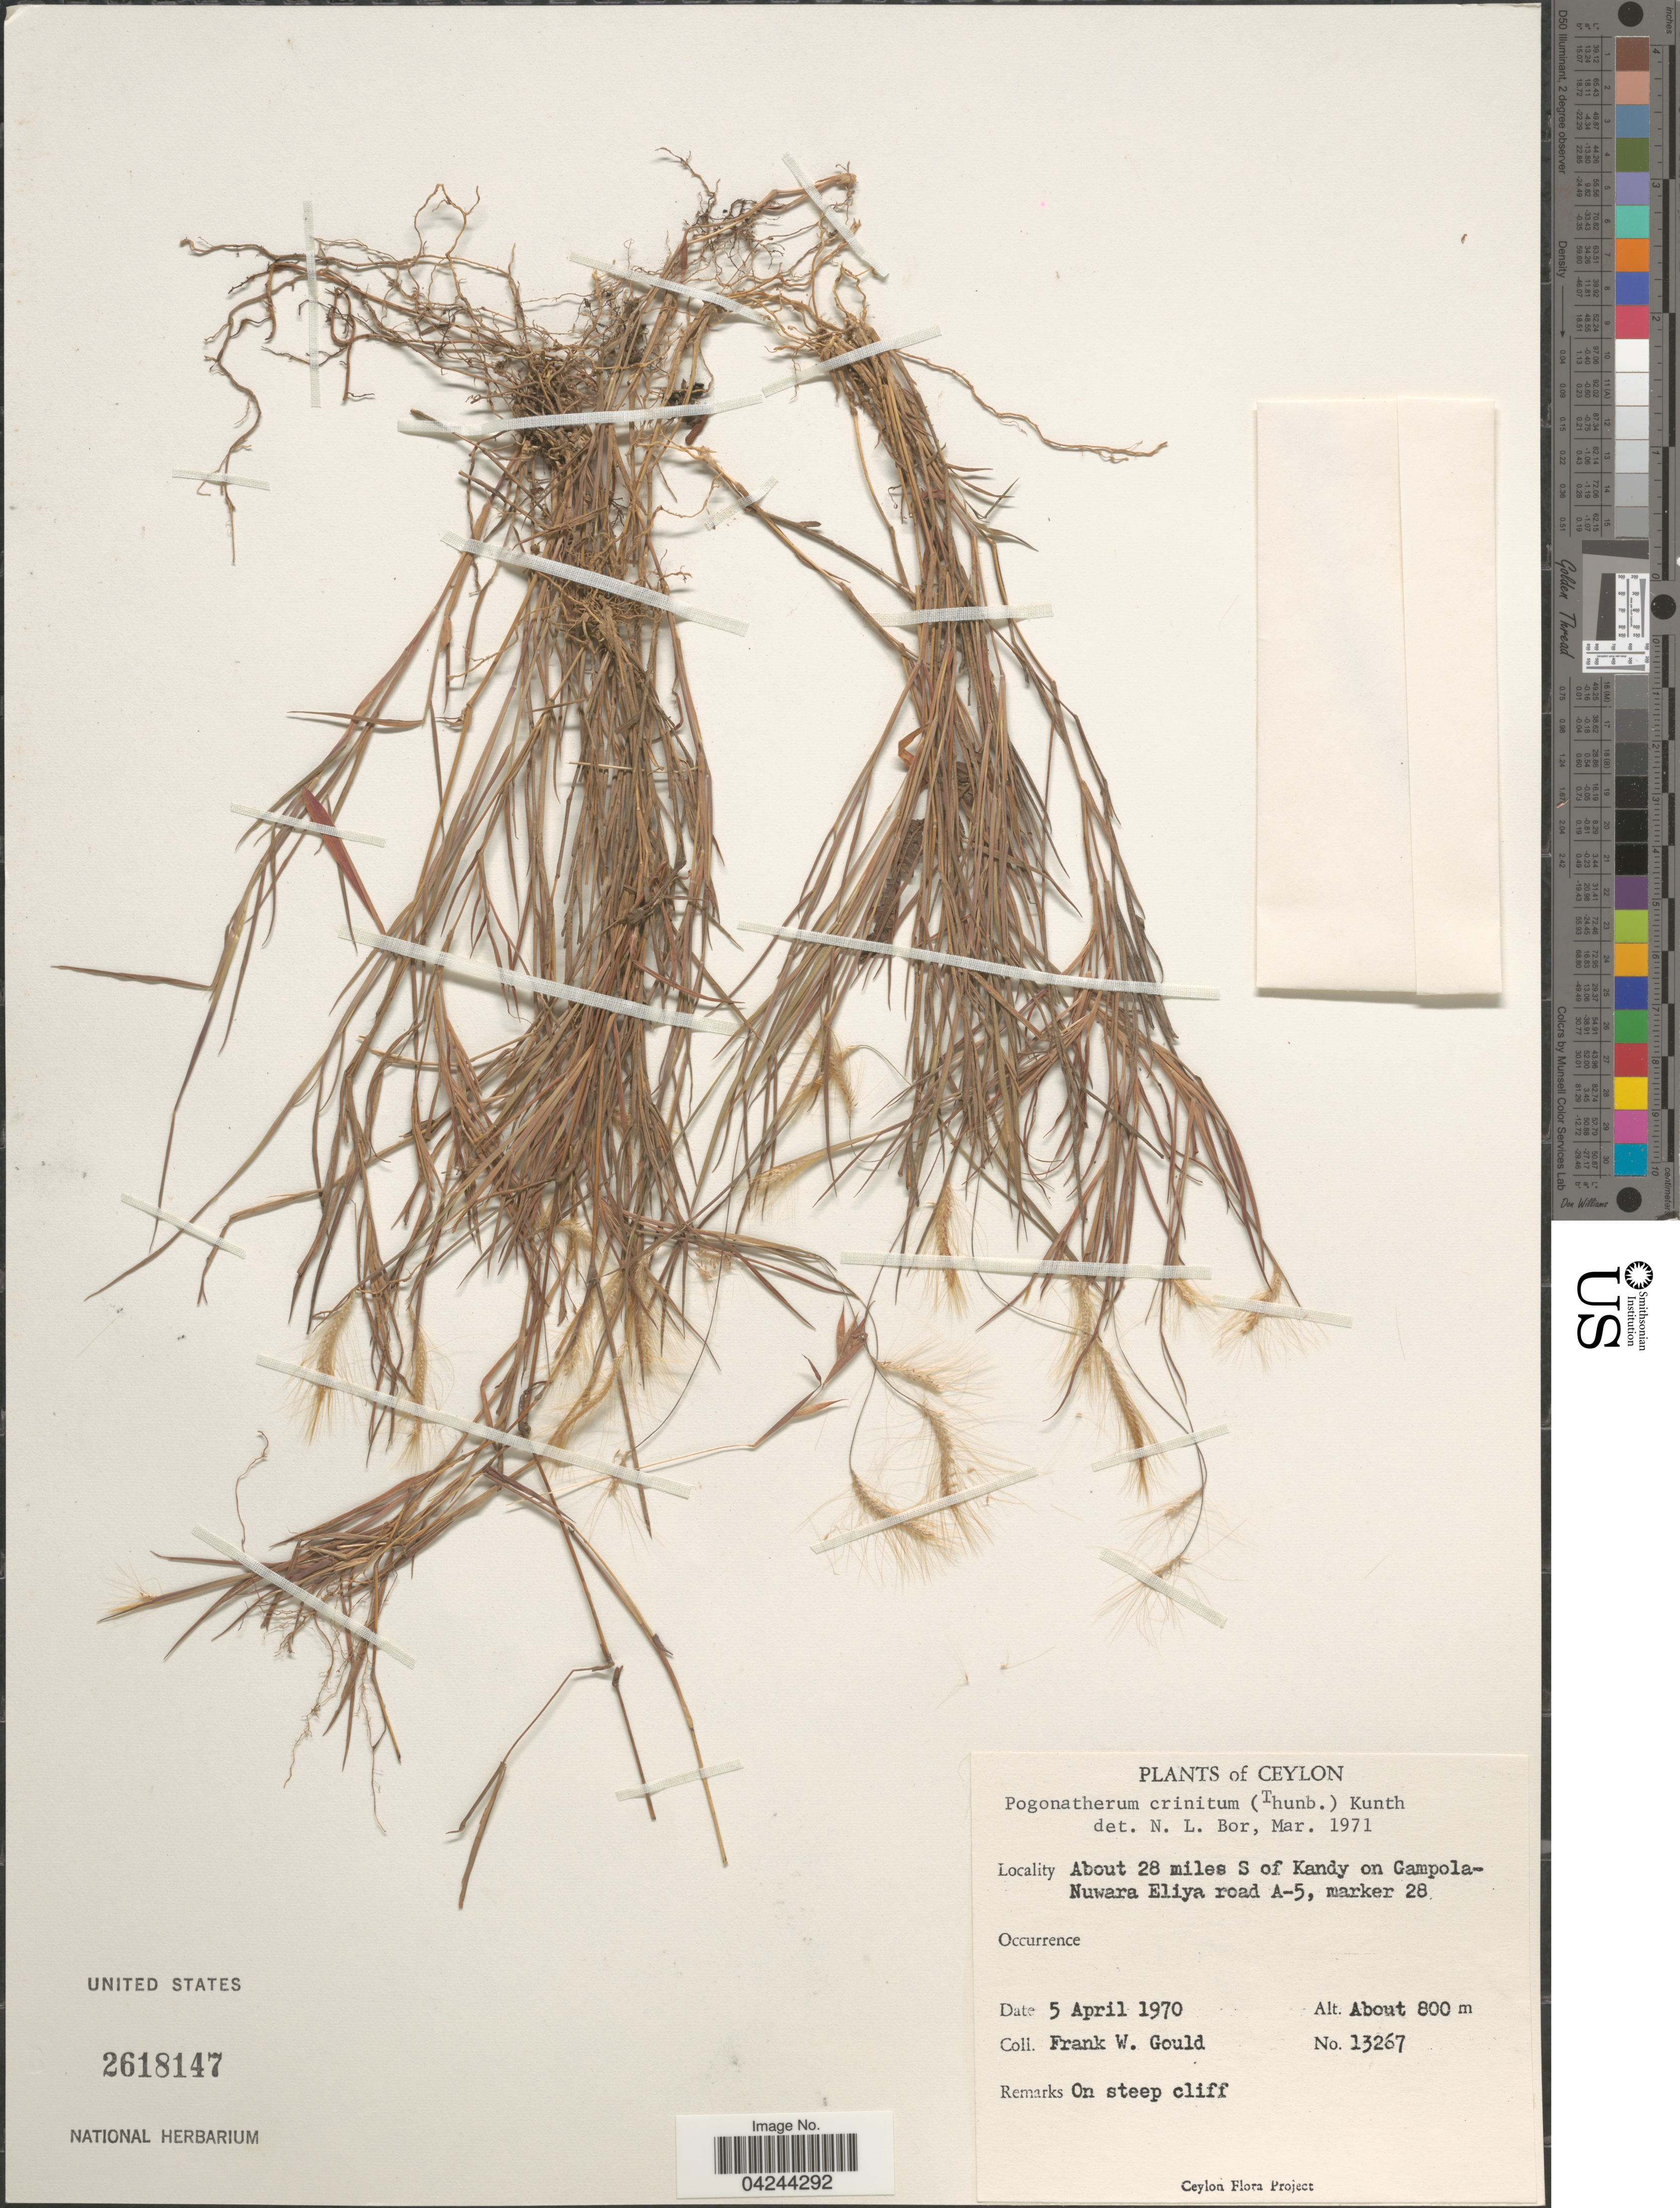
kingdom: Plantae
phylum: Tracheophyta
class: Liliopsida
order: Poales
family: Poaceae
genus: Pogonatherum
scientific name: Pogonatherum crinitum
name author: (Thunb.) Kunth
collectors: F. W. Gould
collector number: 13267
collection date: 1970-04-05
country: Sri Lanka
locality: Ceylon. About 28 miles S of Kandy on Gampola-Nuwara Eliya road A-5, marker 28.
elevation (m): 800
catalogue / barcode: US 2618147